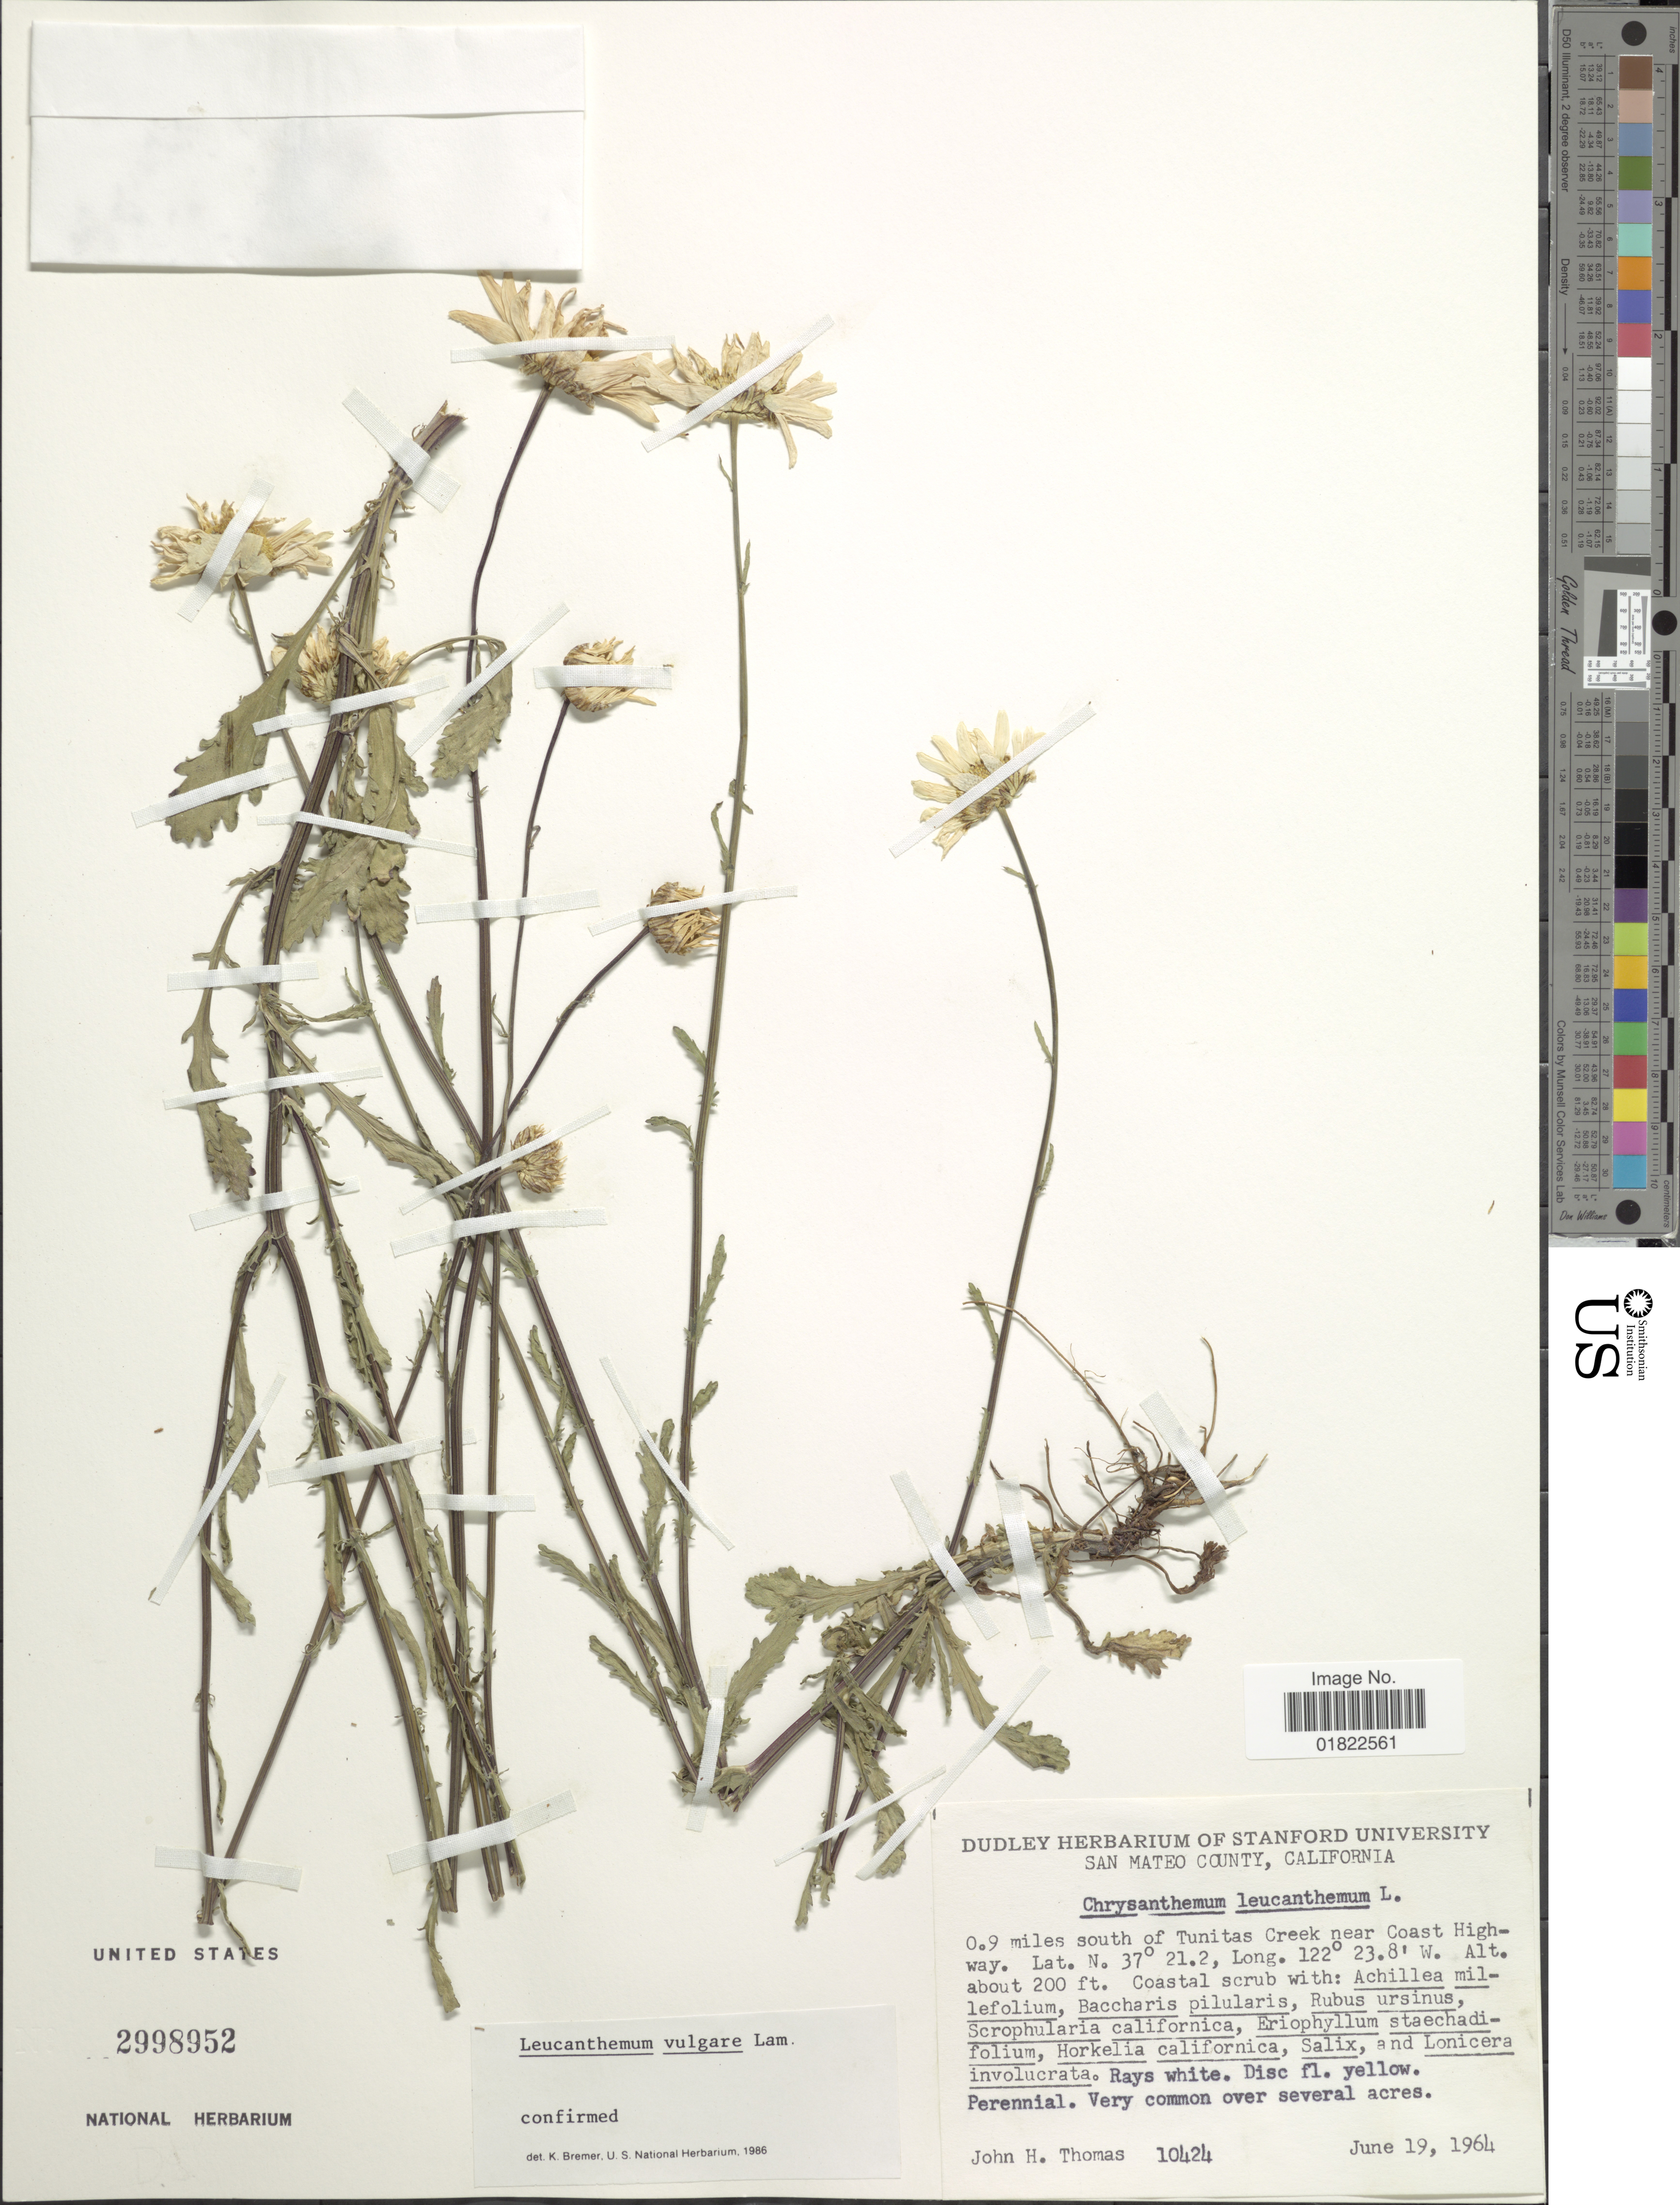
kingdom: Plantae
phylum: Tracheophyta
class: Magnoliopsida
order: Asterales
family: Asteraceae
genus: Leucanthemum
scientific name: Leucanthemum vulgare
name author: Lam.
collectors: J. H. Thomas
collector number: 10424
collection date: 1964-06-19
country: United States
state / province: California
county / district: San Mateo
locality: San Mateo County, 0.9 miles south of Tunitas Creek near Coast Highway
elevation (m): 61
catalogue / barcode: US 2998952